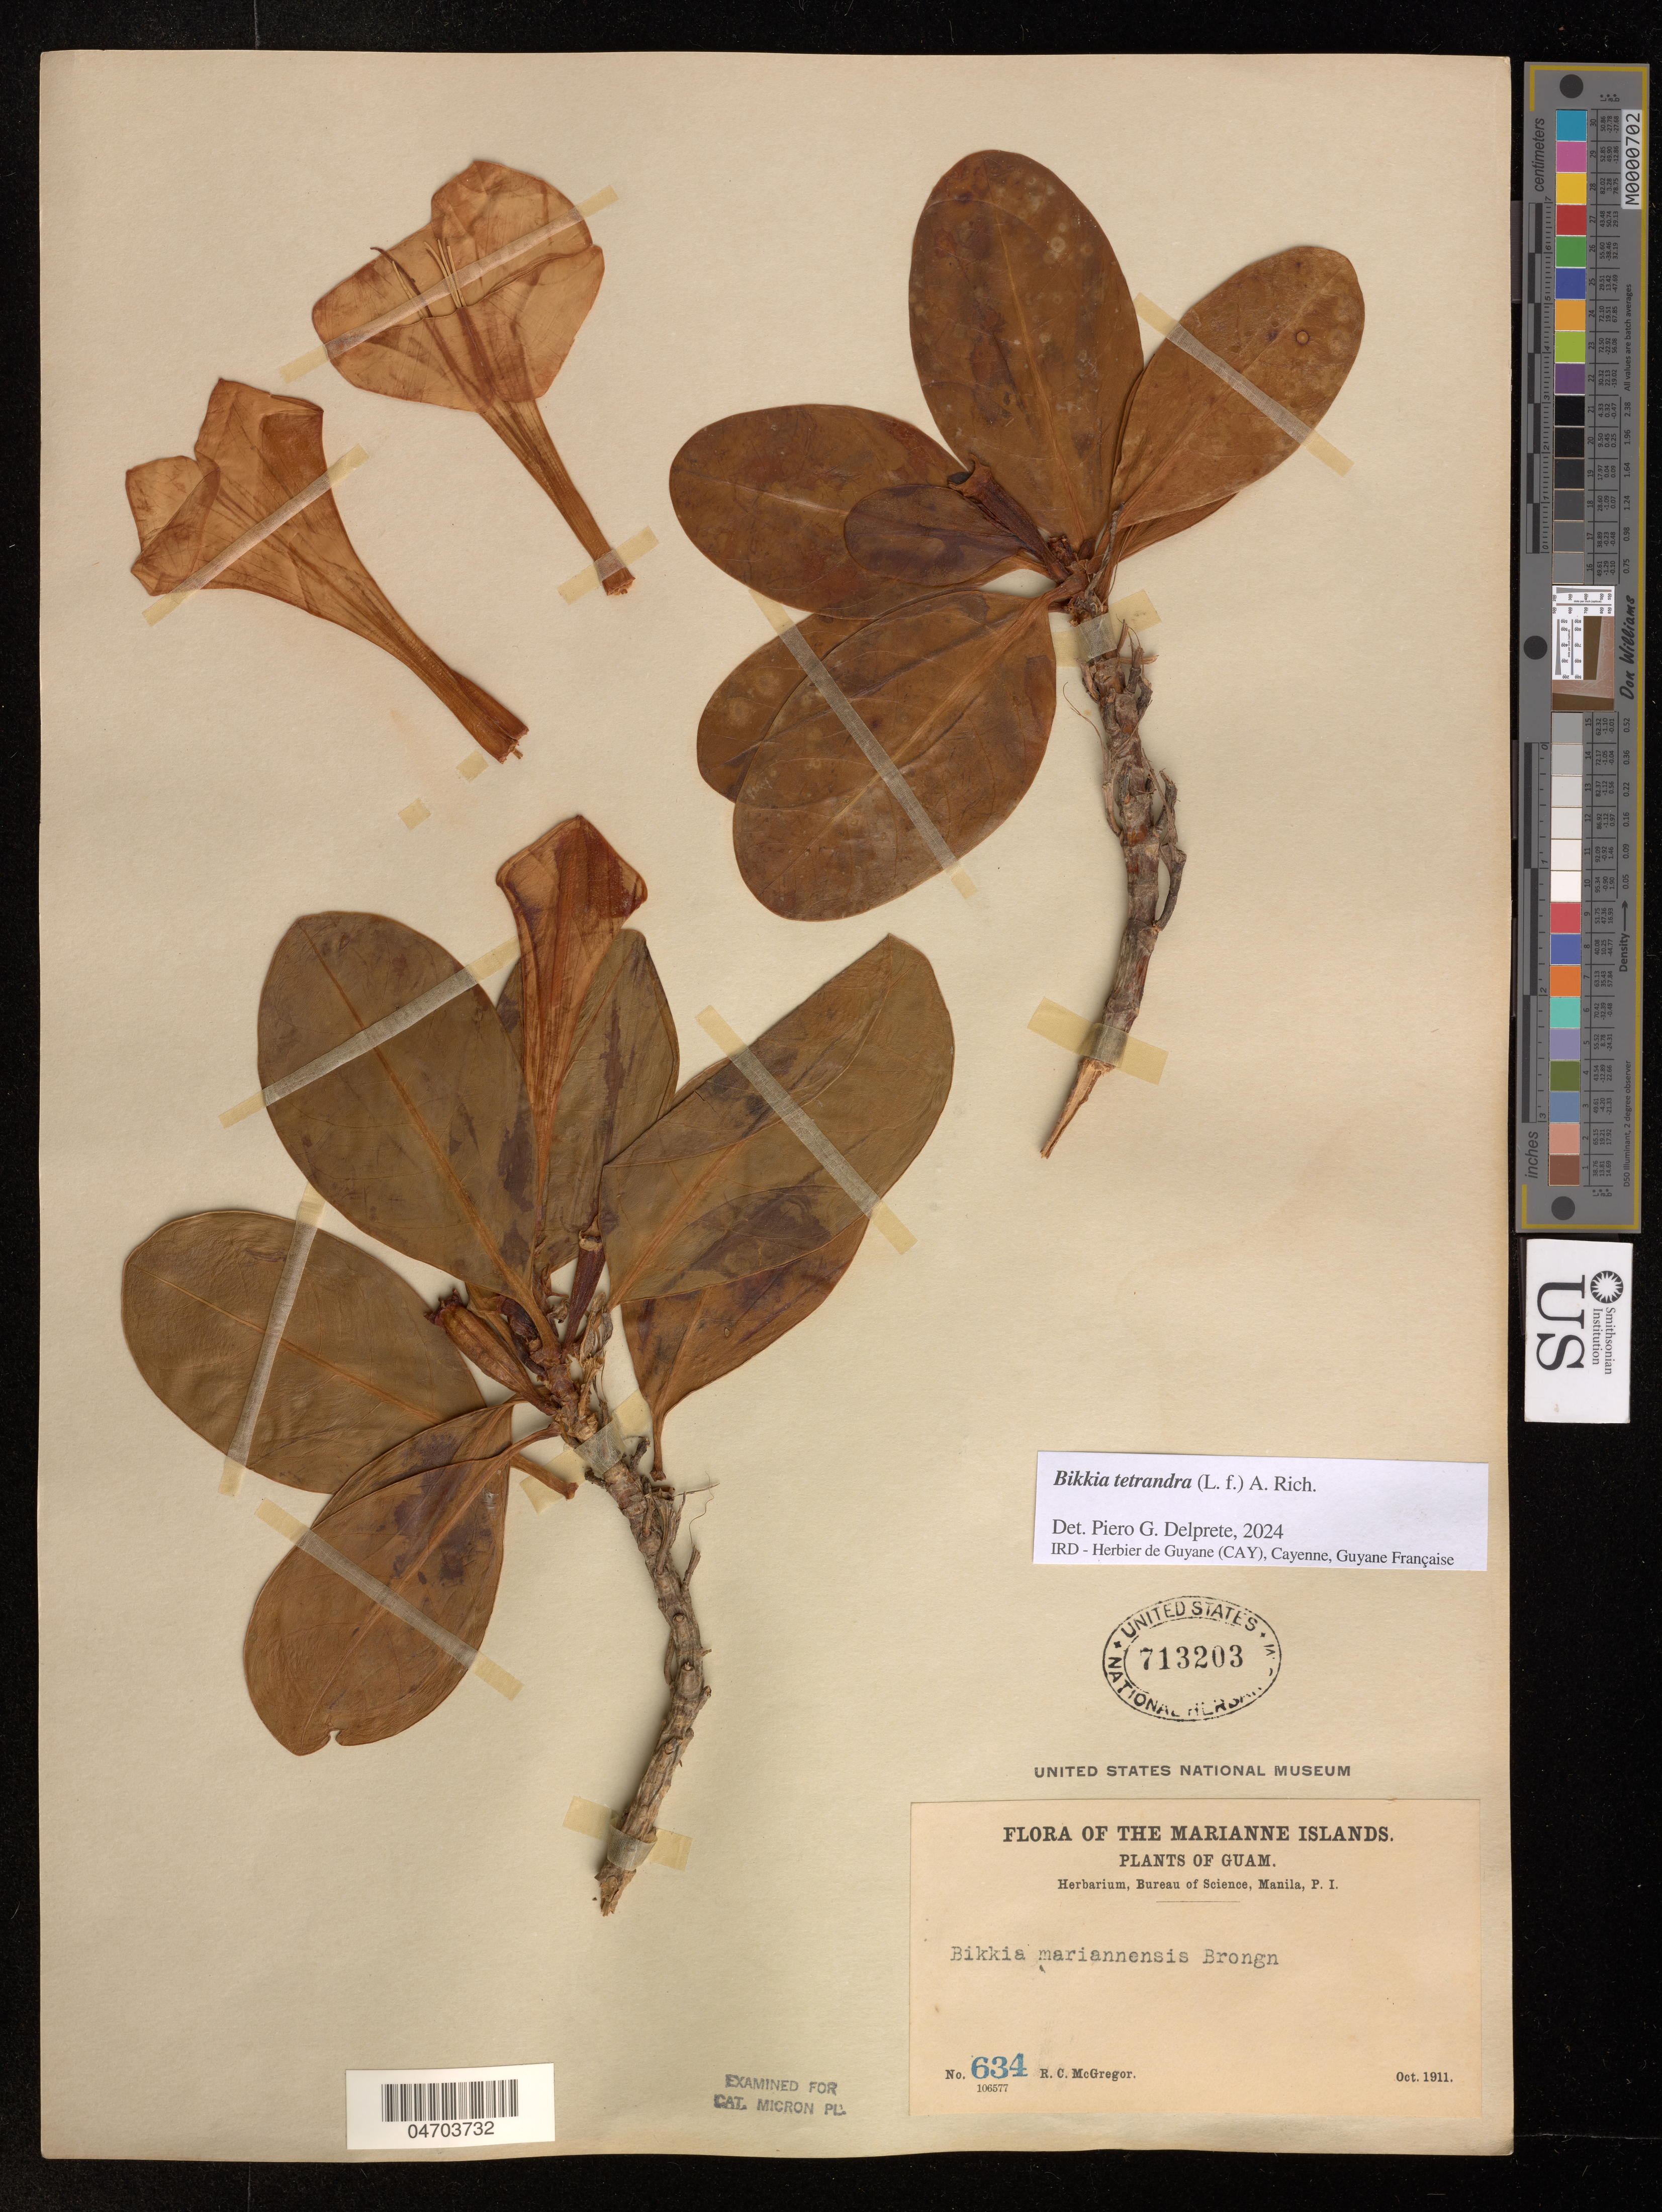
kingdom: Plantae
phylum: Tracheophyta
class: Magnoliopsida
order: Gentianales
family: Rubiaceae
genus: Bikkia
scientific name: Bikkia tetrandra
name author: (L. f.) A. Rich.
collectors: R. C. McGregor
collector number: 634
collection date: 1911-10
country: Guam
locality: The Marianne Islands.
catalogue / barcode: US 713203